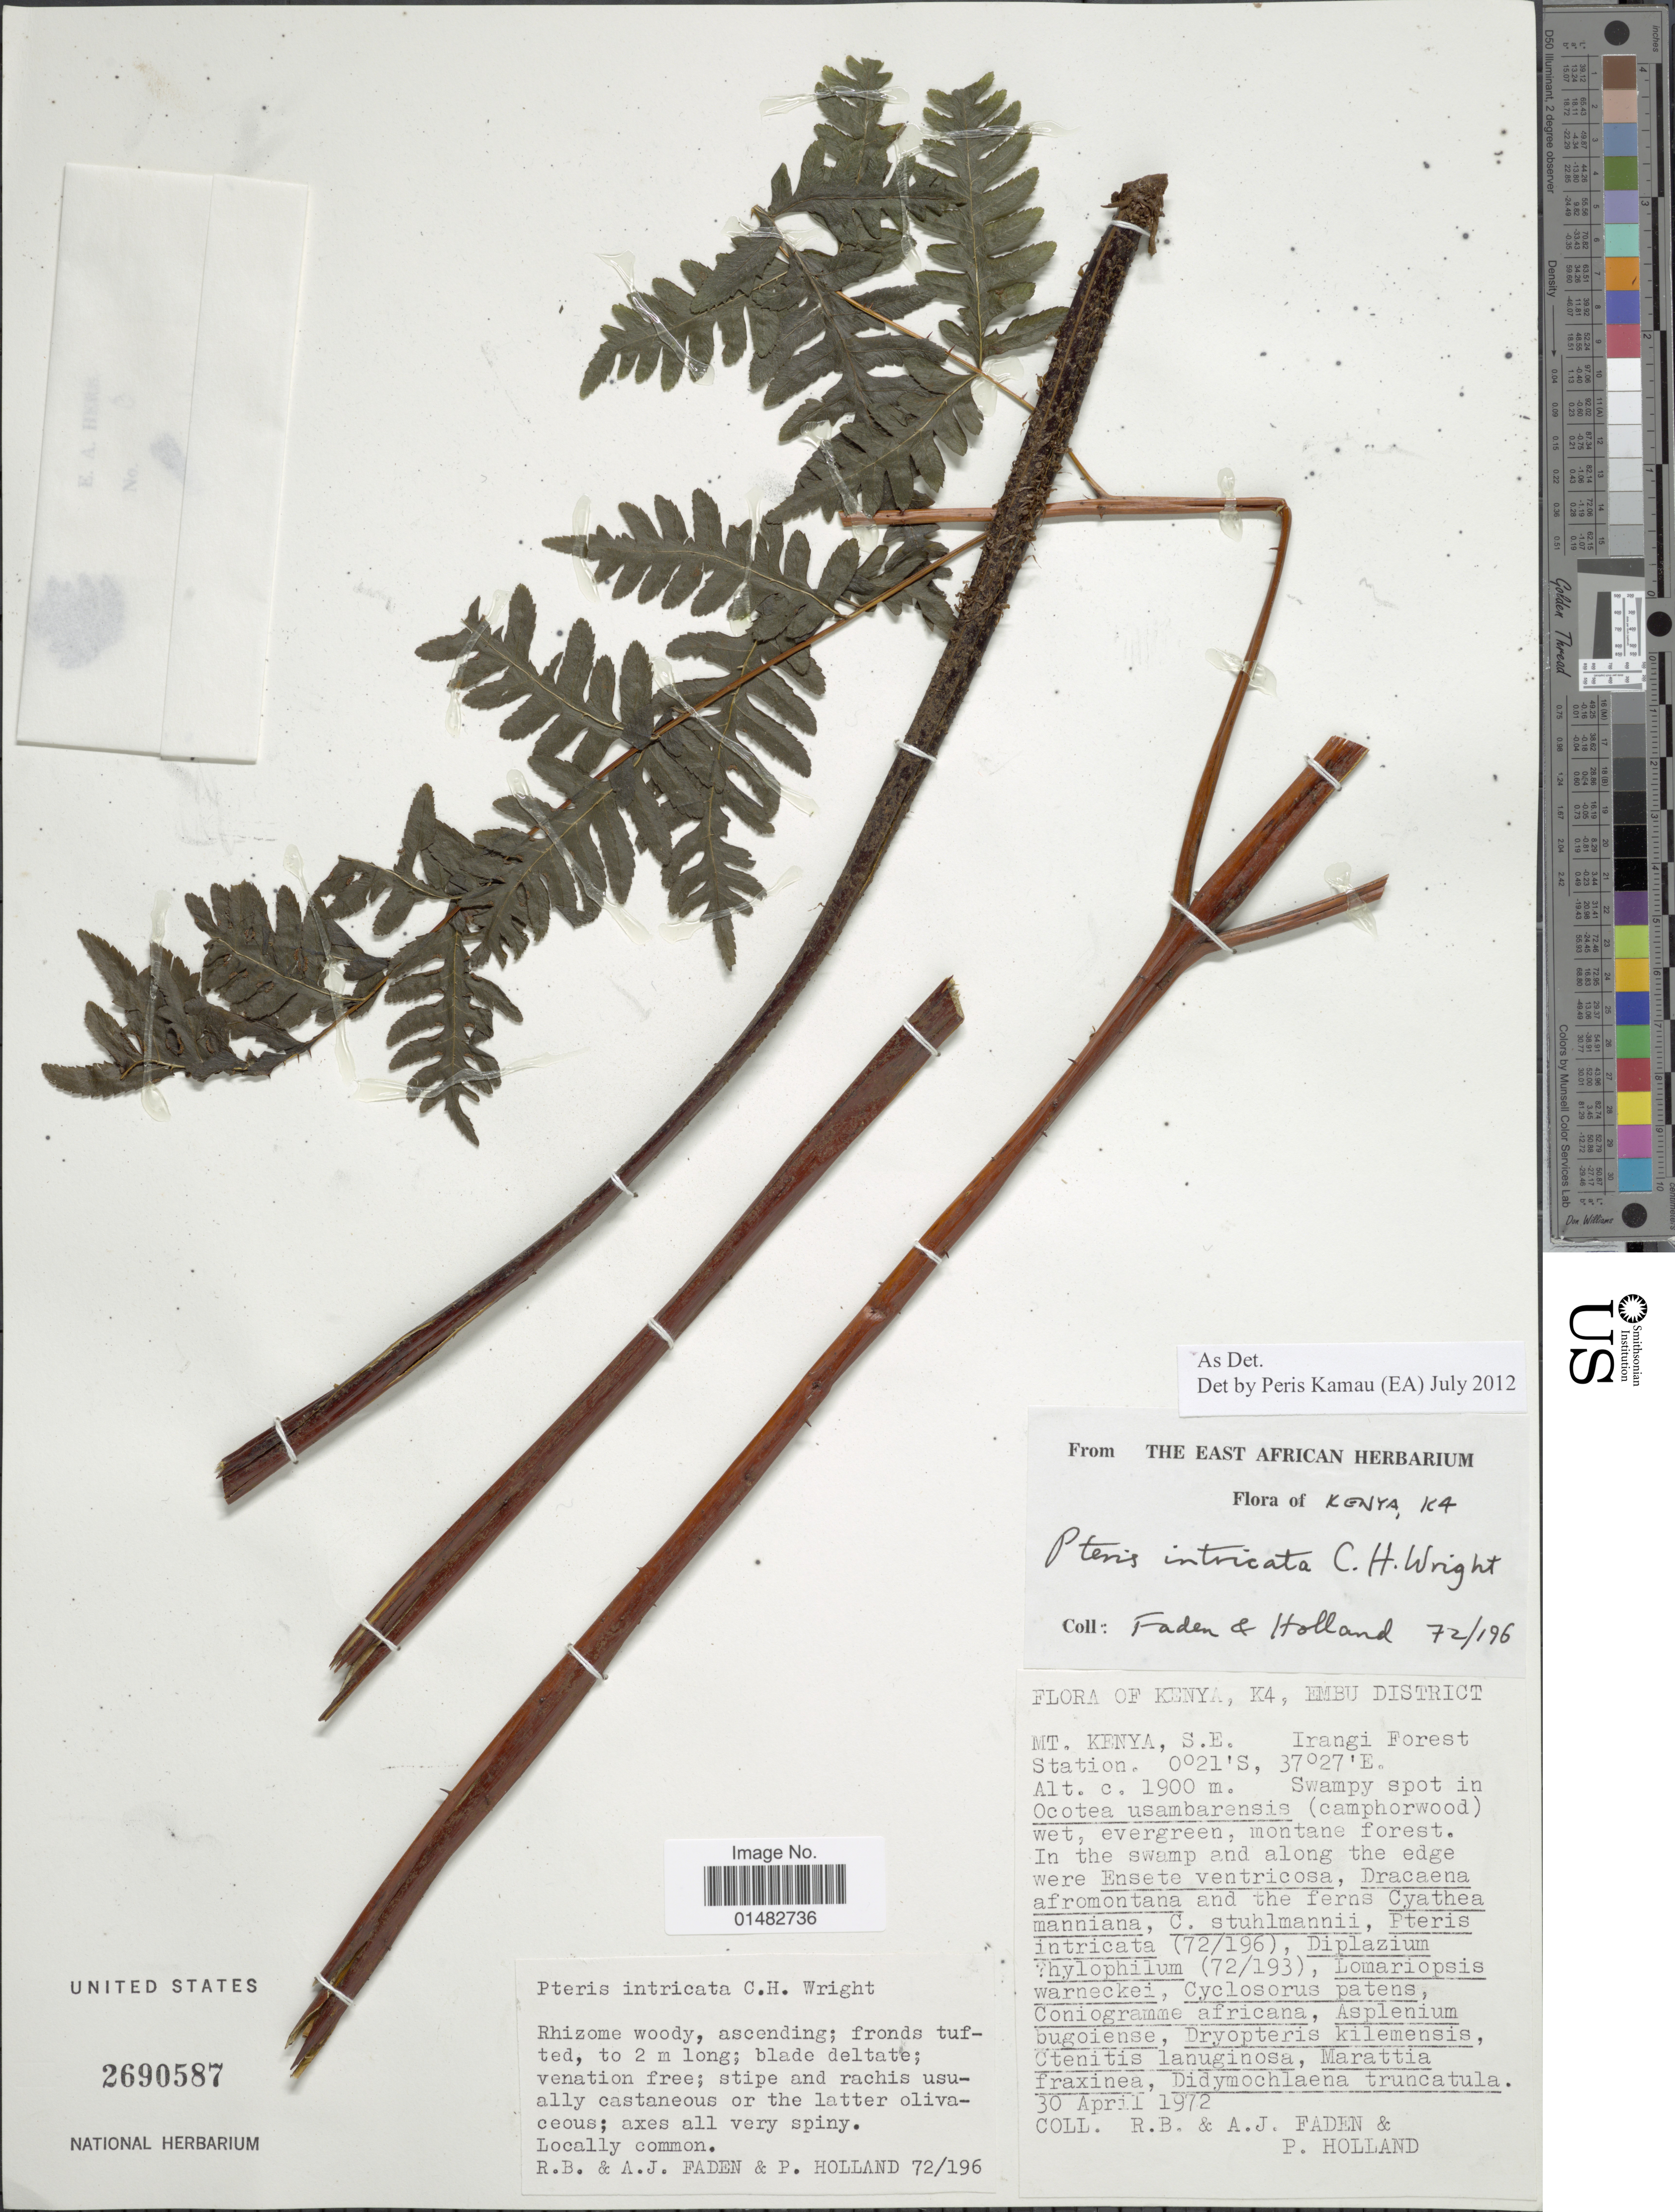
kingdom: Plantae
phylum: Tracheophyta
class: Polypodiopsida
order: Polypodiales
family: Pteridaceae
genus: Pteris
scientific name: Pteris intricata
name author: C.H. Wright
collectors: R. B. Faden, A. J. Faden & P. Holland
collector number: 72/196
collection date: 1972-04-30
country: Kenya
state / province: Embu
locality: Kenya K4, Embu District, Mt. Kenya, S.E. Irangi Forest Station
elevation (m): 1900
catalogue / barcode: US 2690587